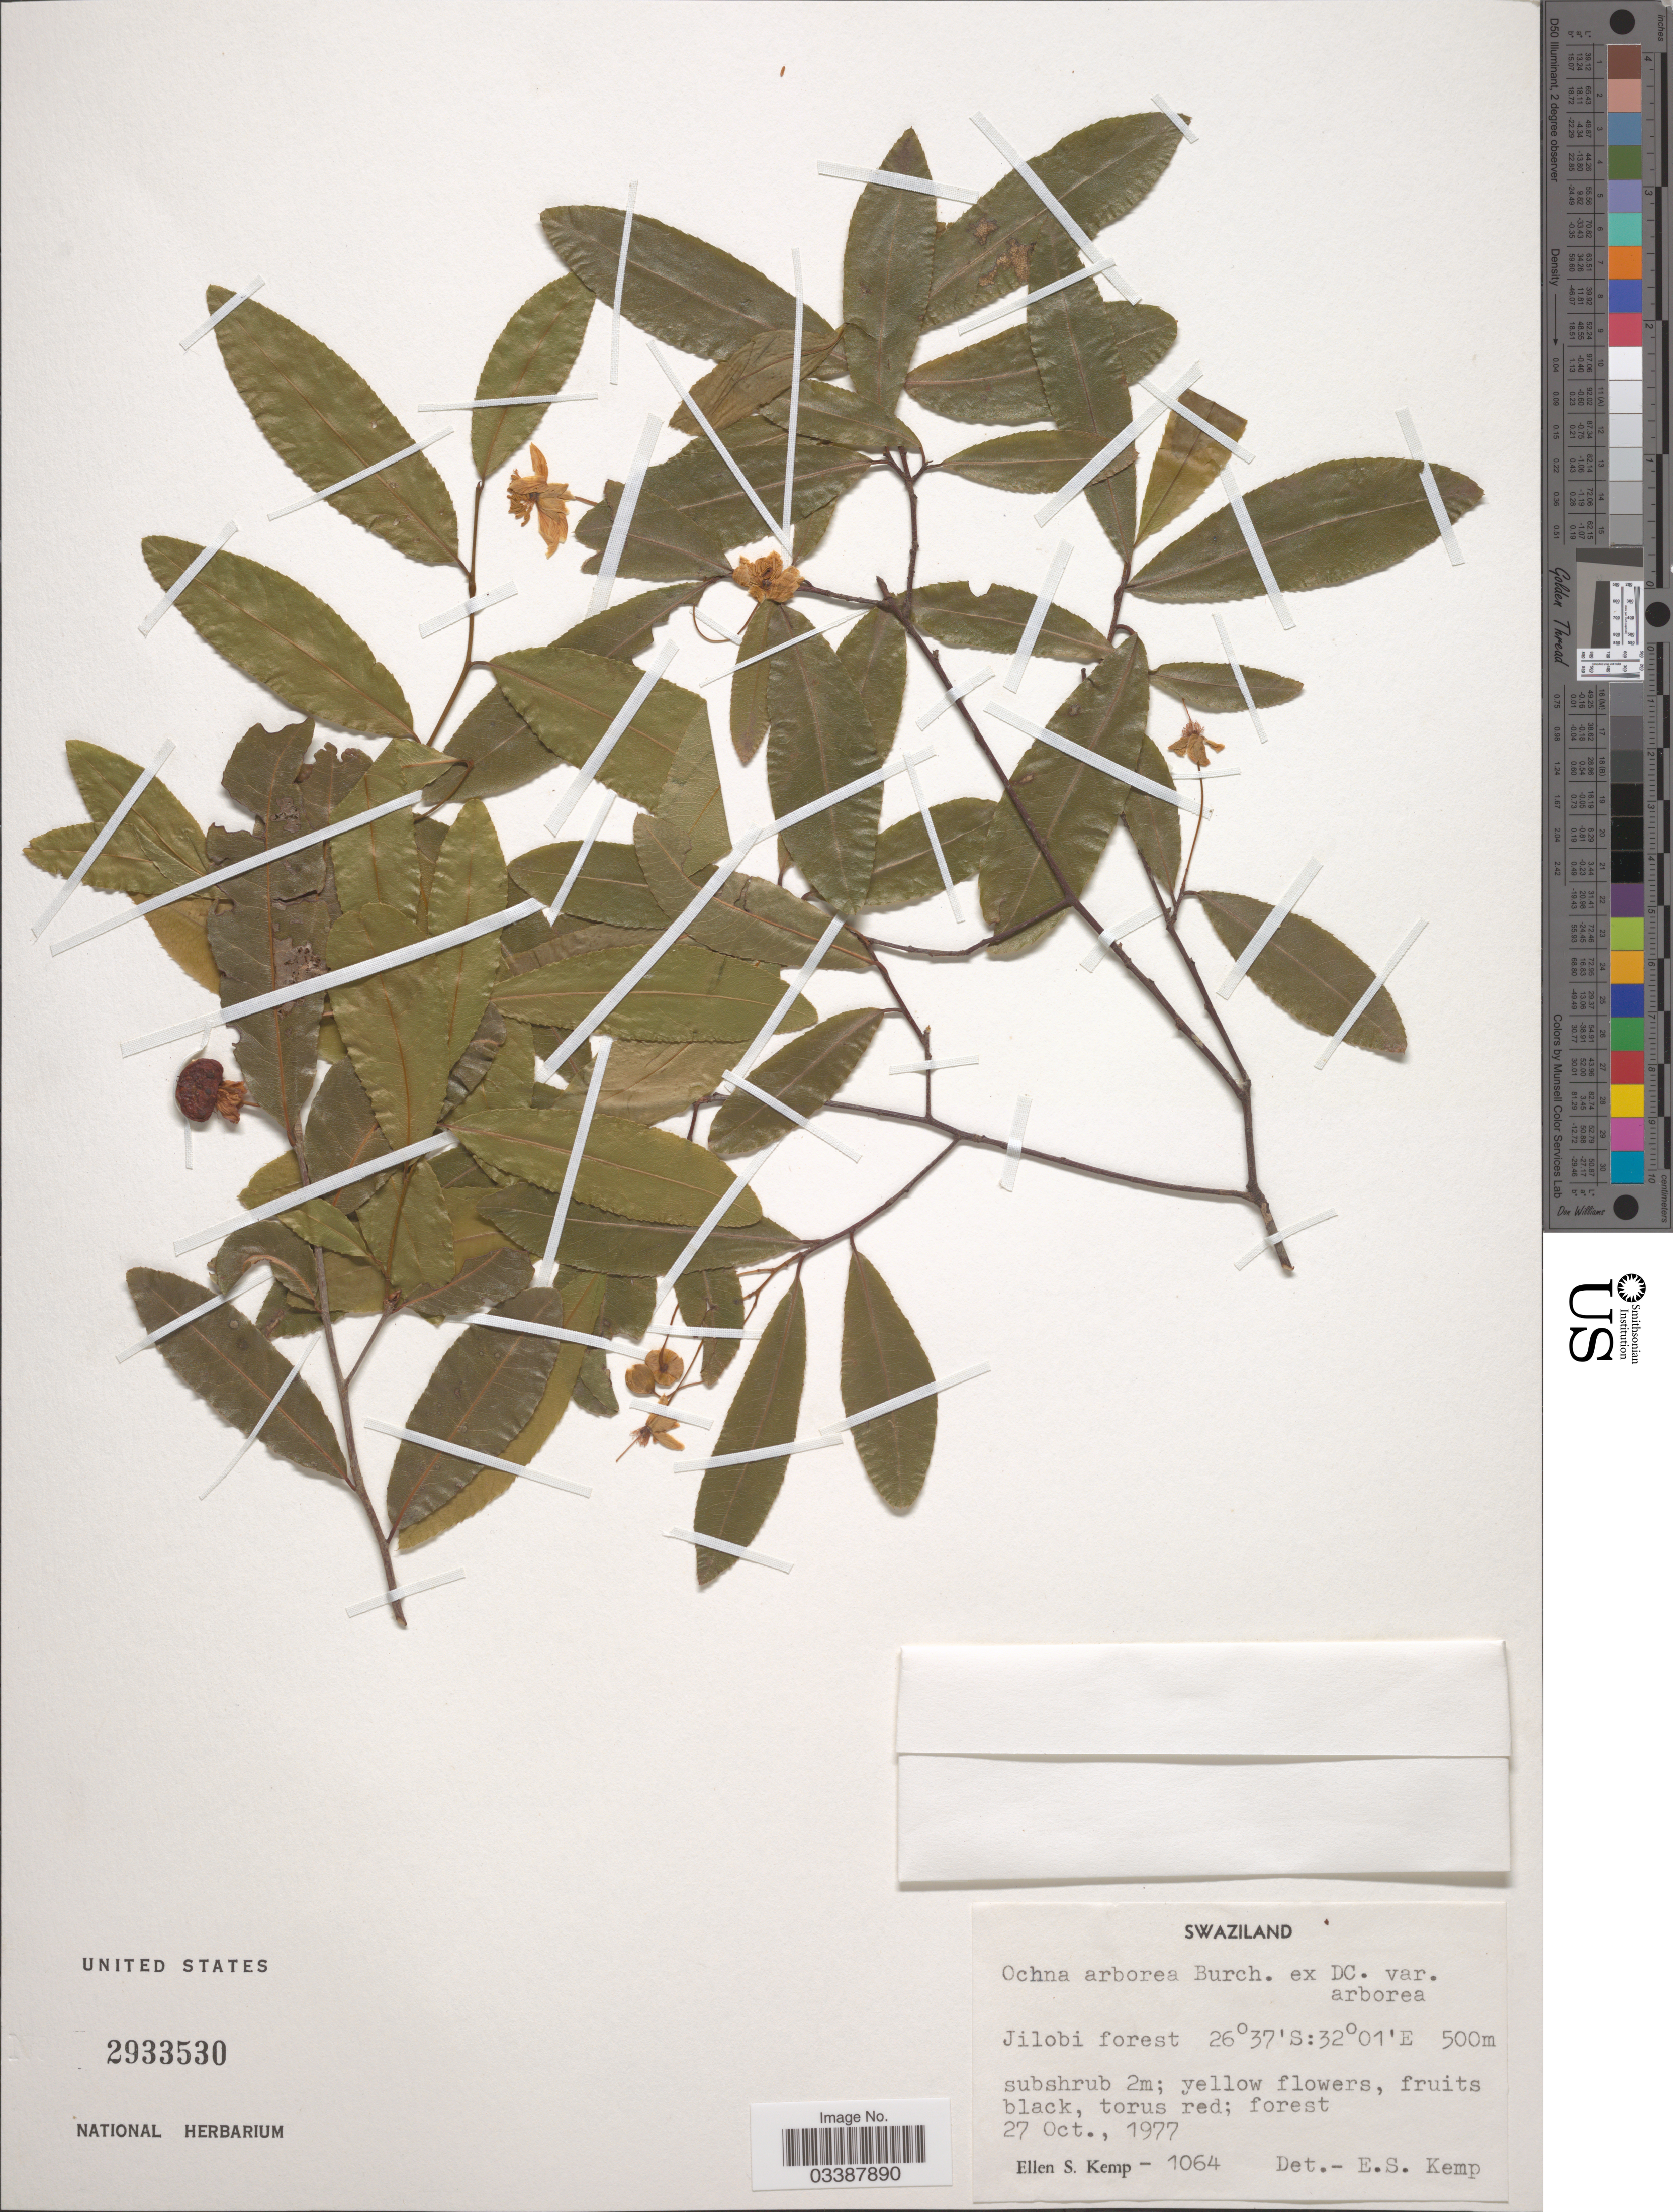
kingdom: Plantae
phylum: Tracheophyta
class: Magnoliopsida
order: Malpighiales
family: Ochnaceae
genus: Ochna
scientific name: Ochna arborea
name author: Burch. ex DC.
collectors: E. S. Kemp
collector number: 1064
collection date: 1977-10-27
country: Eswatini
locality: Jilobi forest.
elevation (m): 500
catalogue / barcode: US 2933530